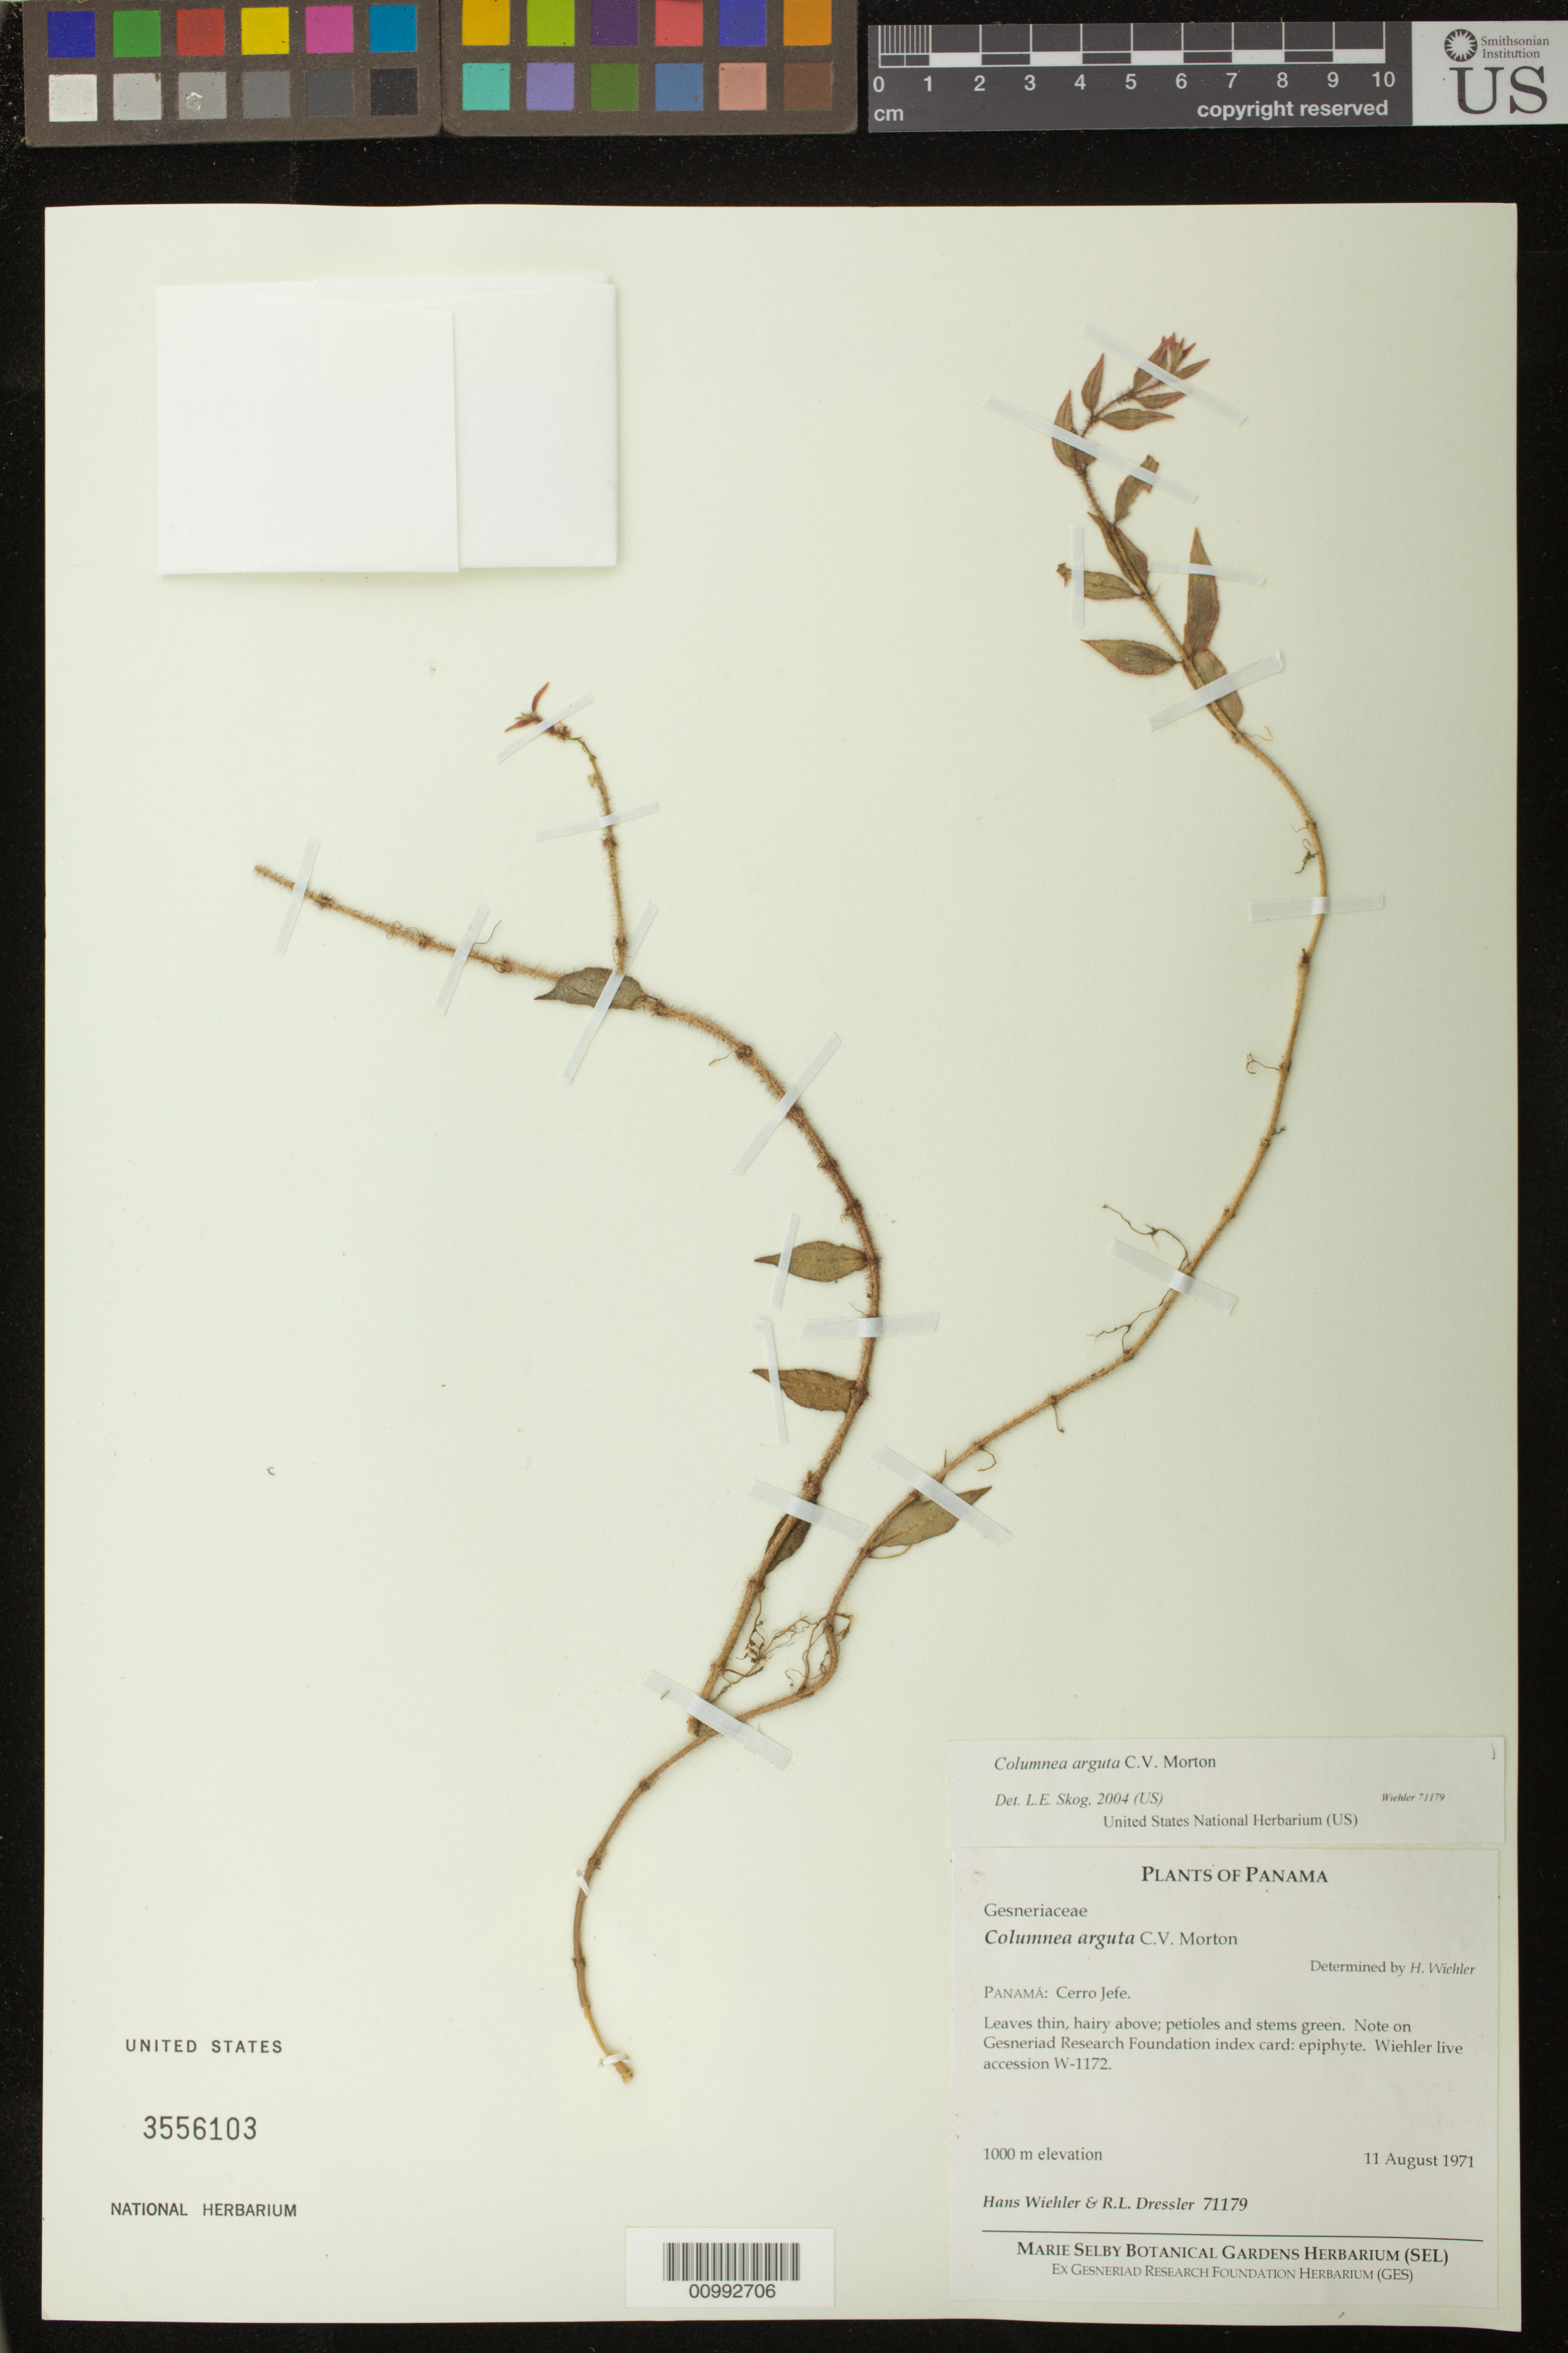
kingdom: Plantae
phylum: Tracheophyta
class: Magnoliopsida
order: Lamiales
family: Gesneriaceae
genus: Columnea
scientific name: Columnea arguta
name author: C.V. Morton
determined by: Skog, Laurence E.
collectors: H. J. Wiehler & R. Dressler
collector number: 71179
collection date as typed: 11 Aug 1971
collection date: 1971-08-11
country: Panama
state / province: Panamá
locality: Panamá: Cerro Jefe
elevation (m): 1000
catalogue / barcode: US 3556103